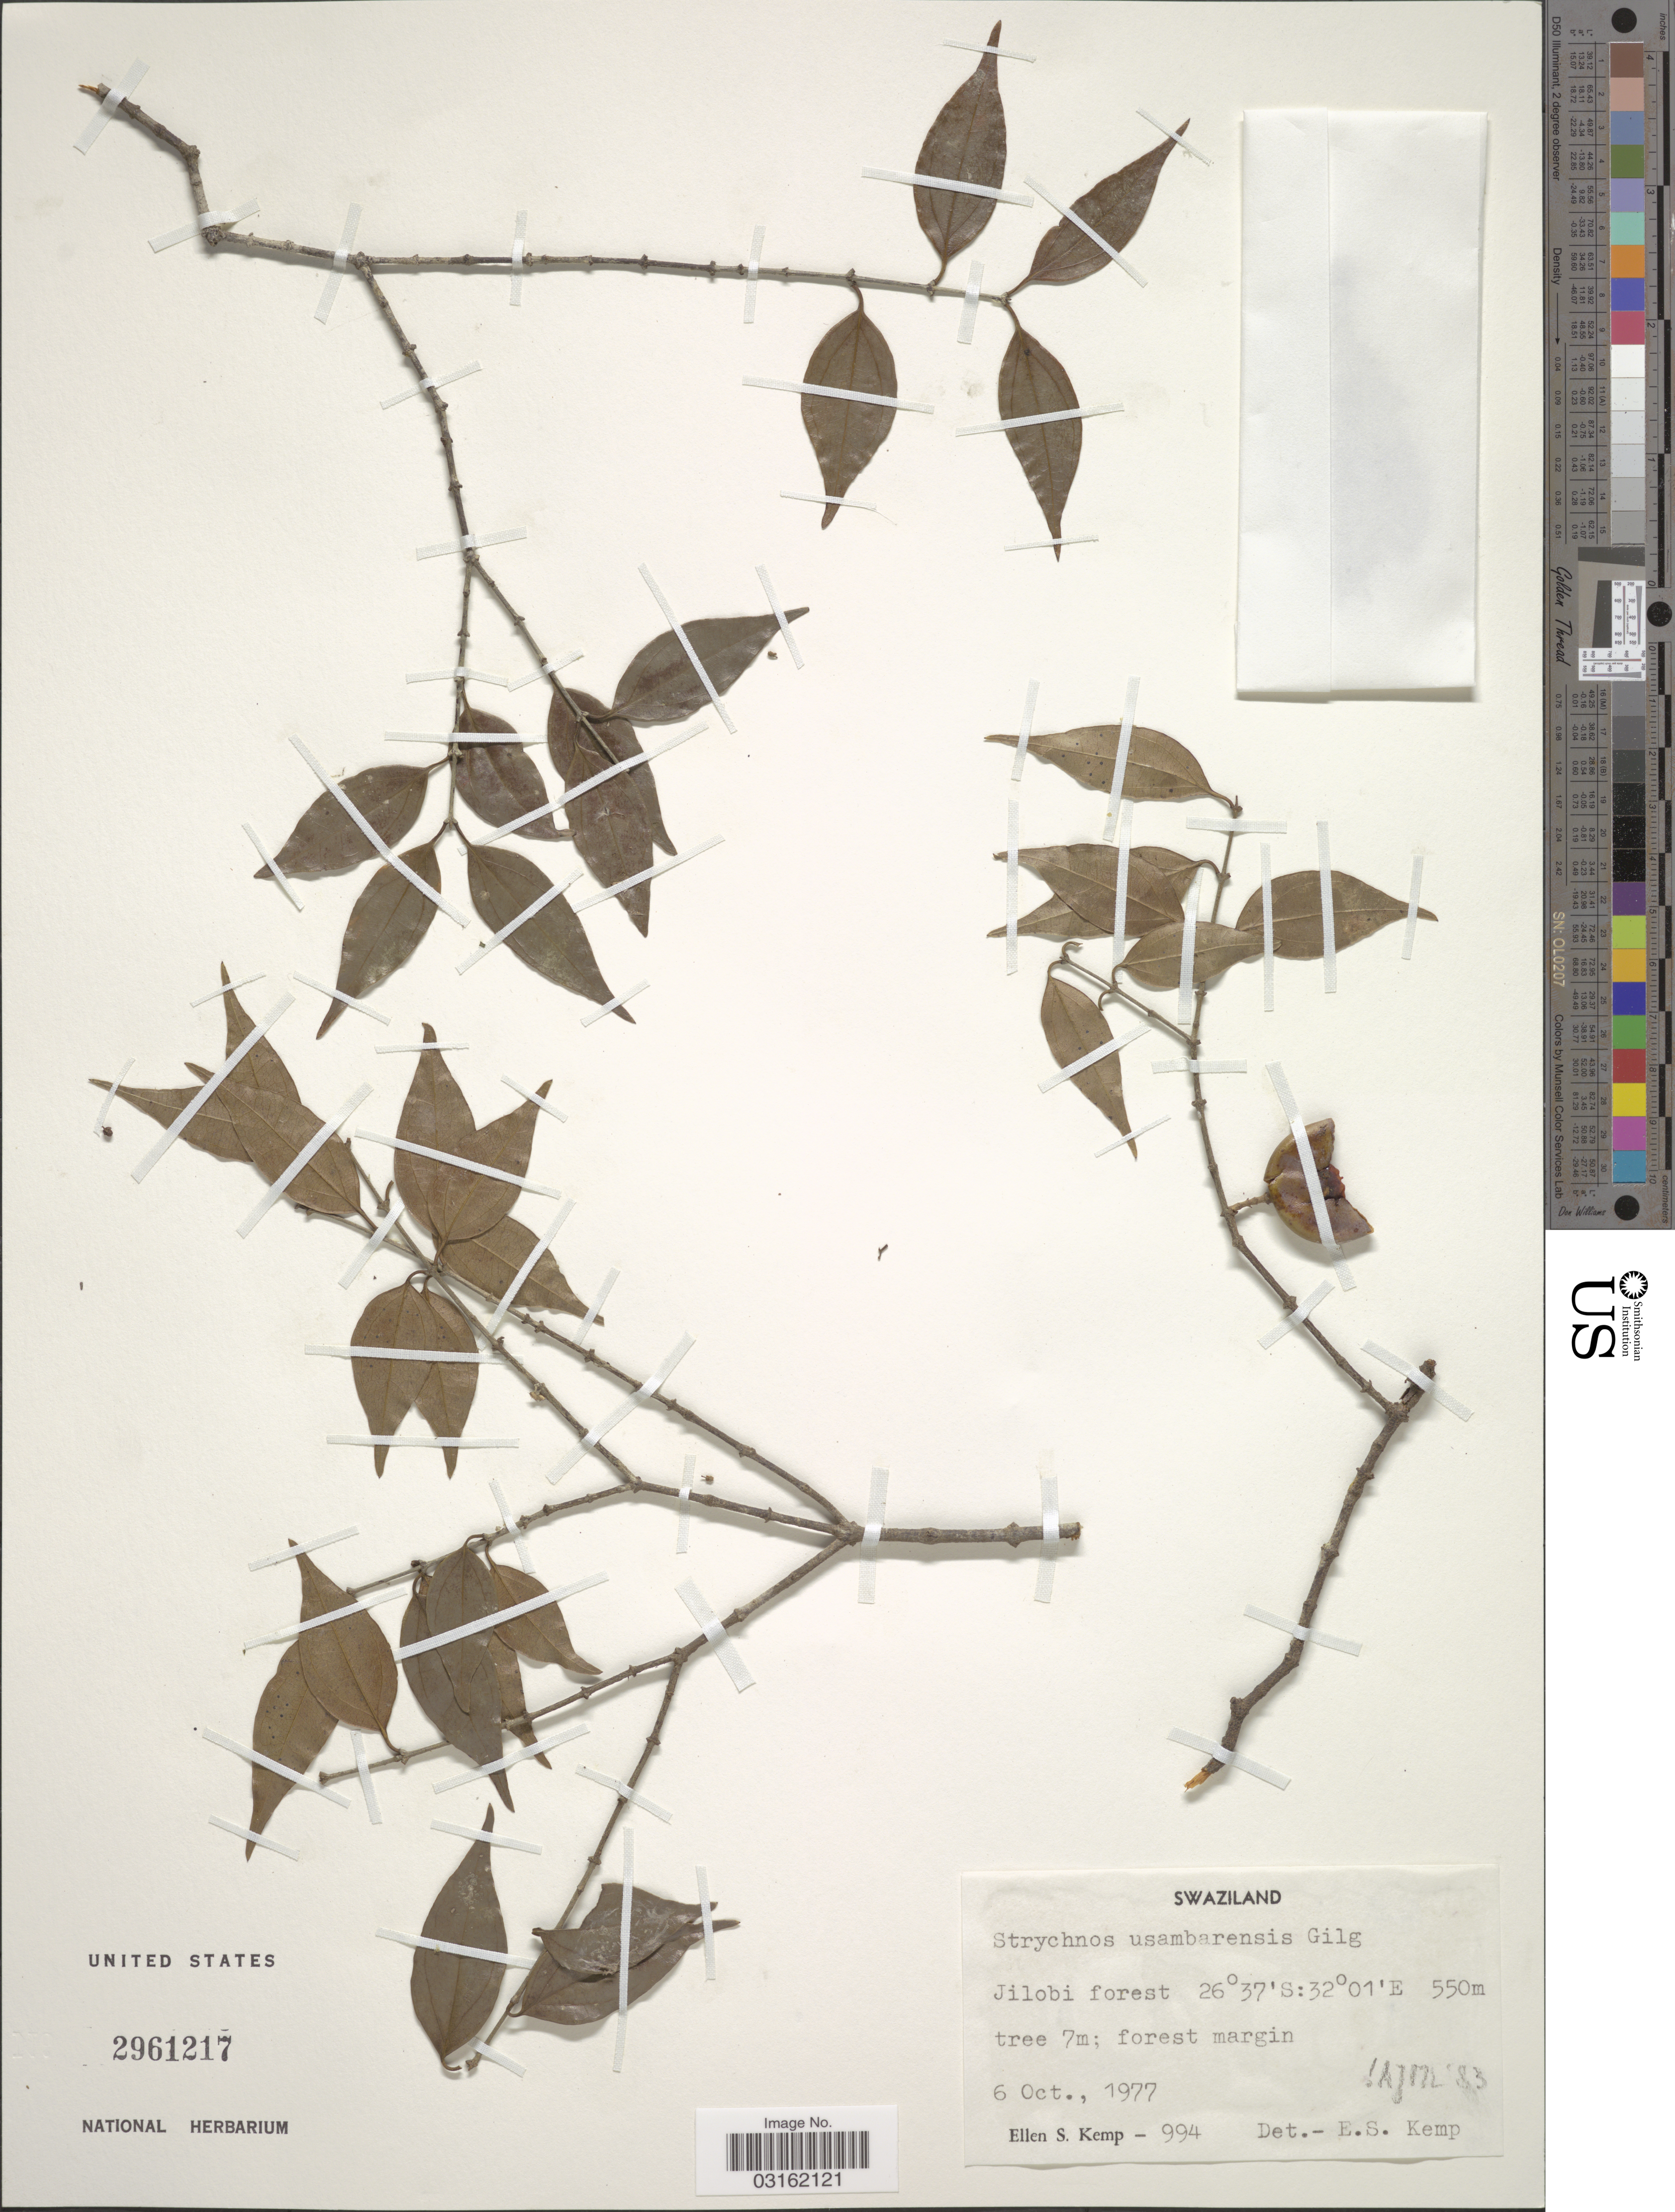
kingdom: Plantae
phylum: Tracheophyta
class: Magnoliopsida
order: Gentianales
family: Loganiaceae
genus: Strychnos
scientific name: Strychnos usambarensis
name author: Gilg ex Engl.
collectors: E. S. Kemp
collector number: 994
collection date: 1977-10-06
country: Eswatini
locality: Jilobi forest.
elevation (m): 550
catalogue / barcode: US 2961217